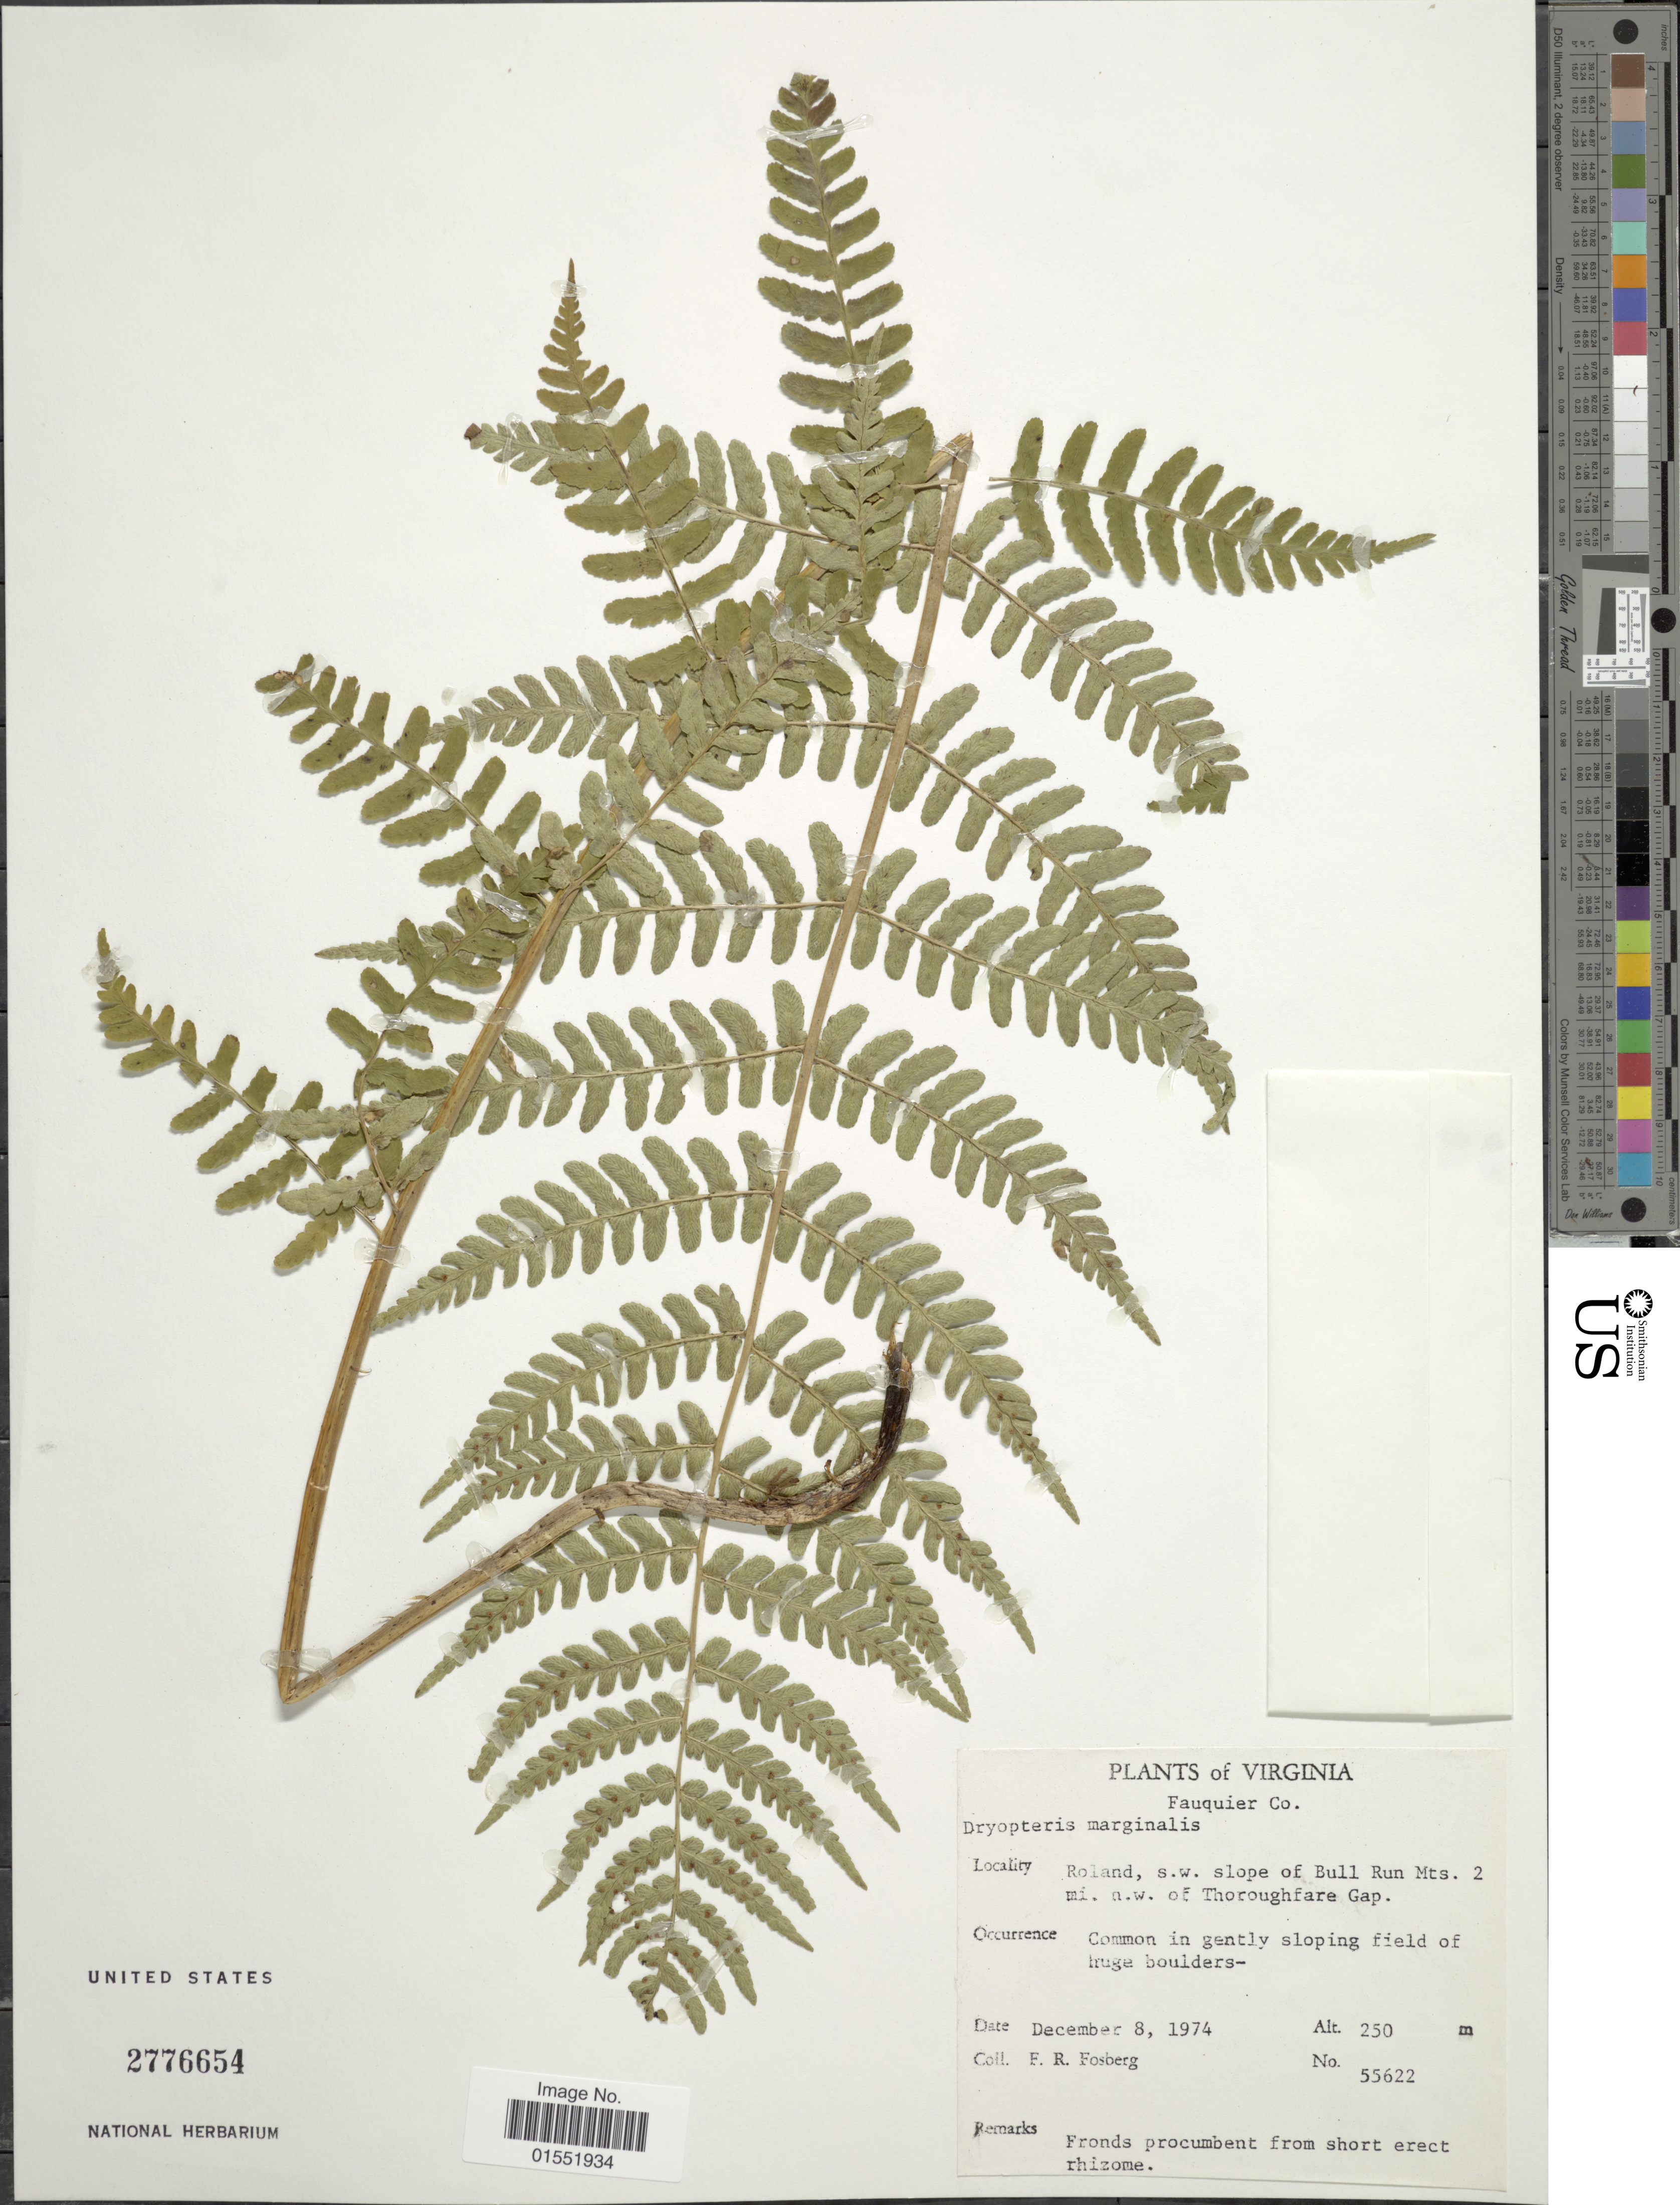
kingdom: Plantae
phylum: Tracheophyta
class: Polypodiopsida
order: Polypodiales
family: Dryopteridaceae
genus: Dryopteris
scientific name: Dryopteris marginalis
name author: (L.) A. Gray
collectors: F. R. Fosberg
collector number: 55622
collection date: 1974-12-08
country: United States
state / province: Virginia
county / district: Fauquier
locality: Fauquier Co. Roland, s.w. slope of Bull Run Mts. 2 mi. n.w. of Thoroughfare Gap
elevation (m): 250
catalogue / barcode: US 2776654